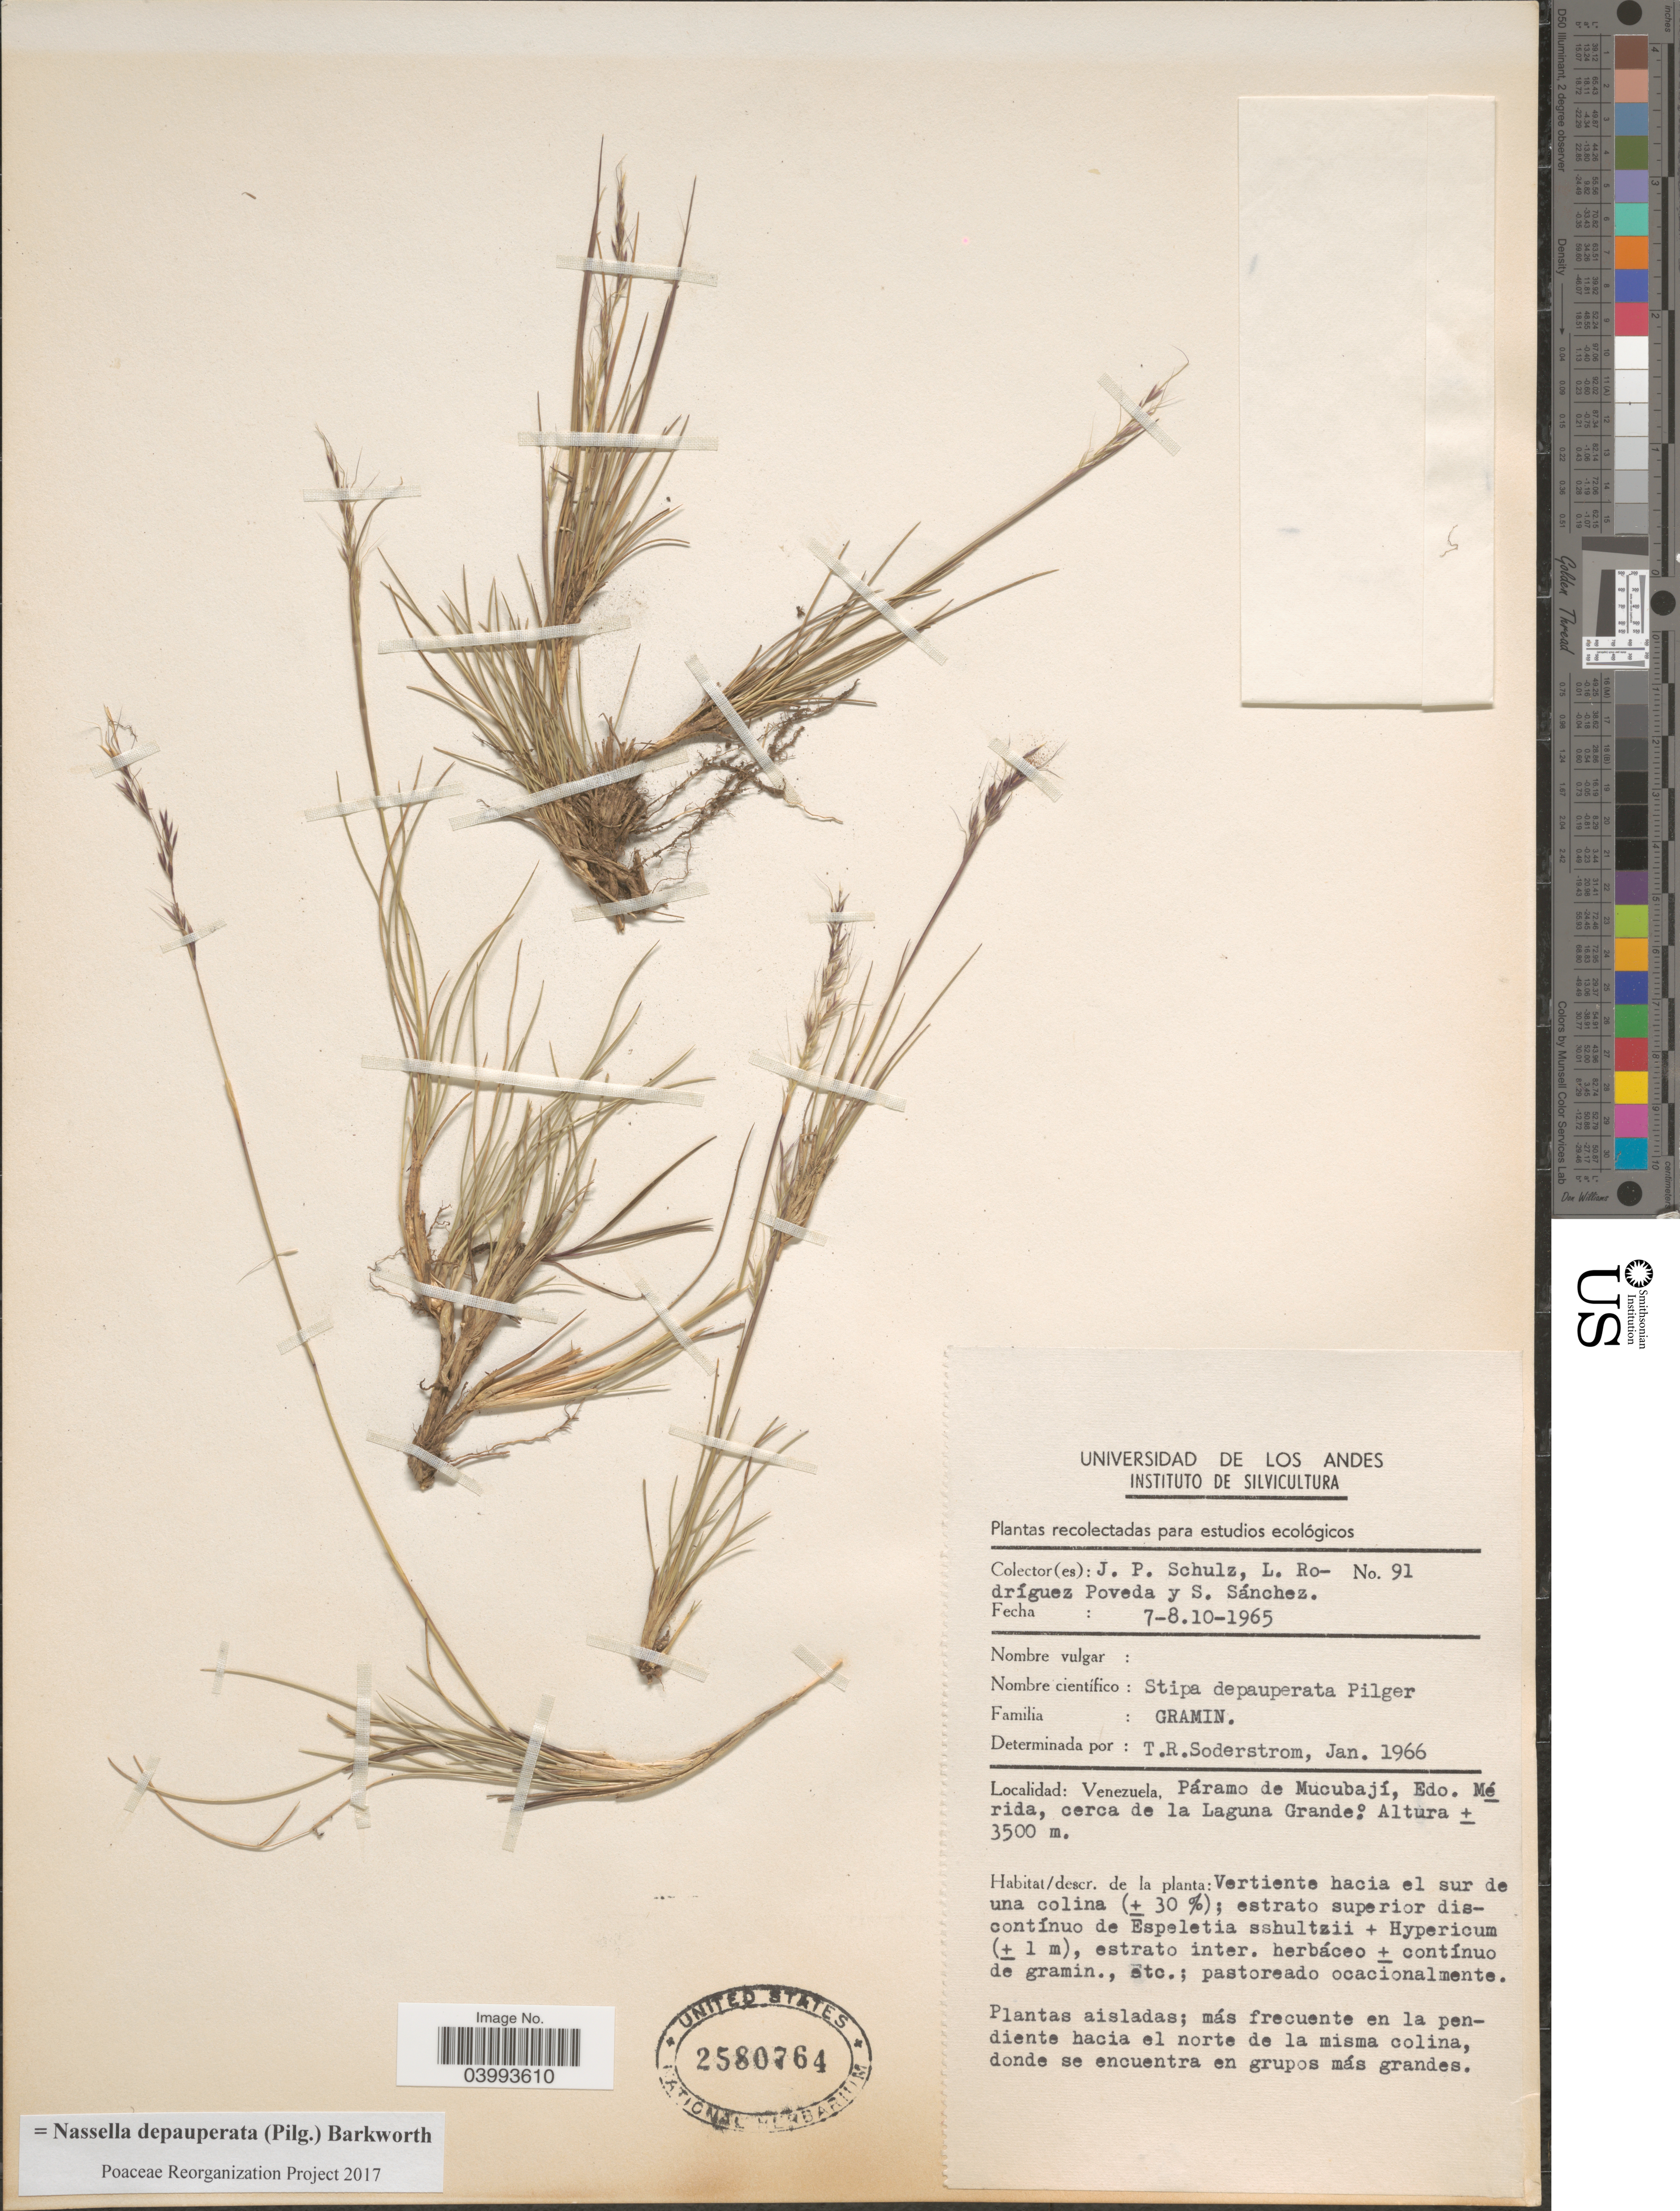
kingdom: Plantae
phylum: Tracheophyta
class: Liliopsida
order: Poales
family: Poaceae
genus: Nassella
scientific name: Nassella depauperata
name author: (Pilg.) Barkworth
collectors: J. P. Schulz, L. Rodriguez, L. Rodríguez P. & S. Sanchez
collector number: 91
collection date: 1965-07-08/1965-07-10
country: Venezuela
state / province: Merida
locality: Páramo de Mucubají, cerca de la Laguna Grande.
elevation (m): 3500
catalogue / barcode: US 2580764